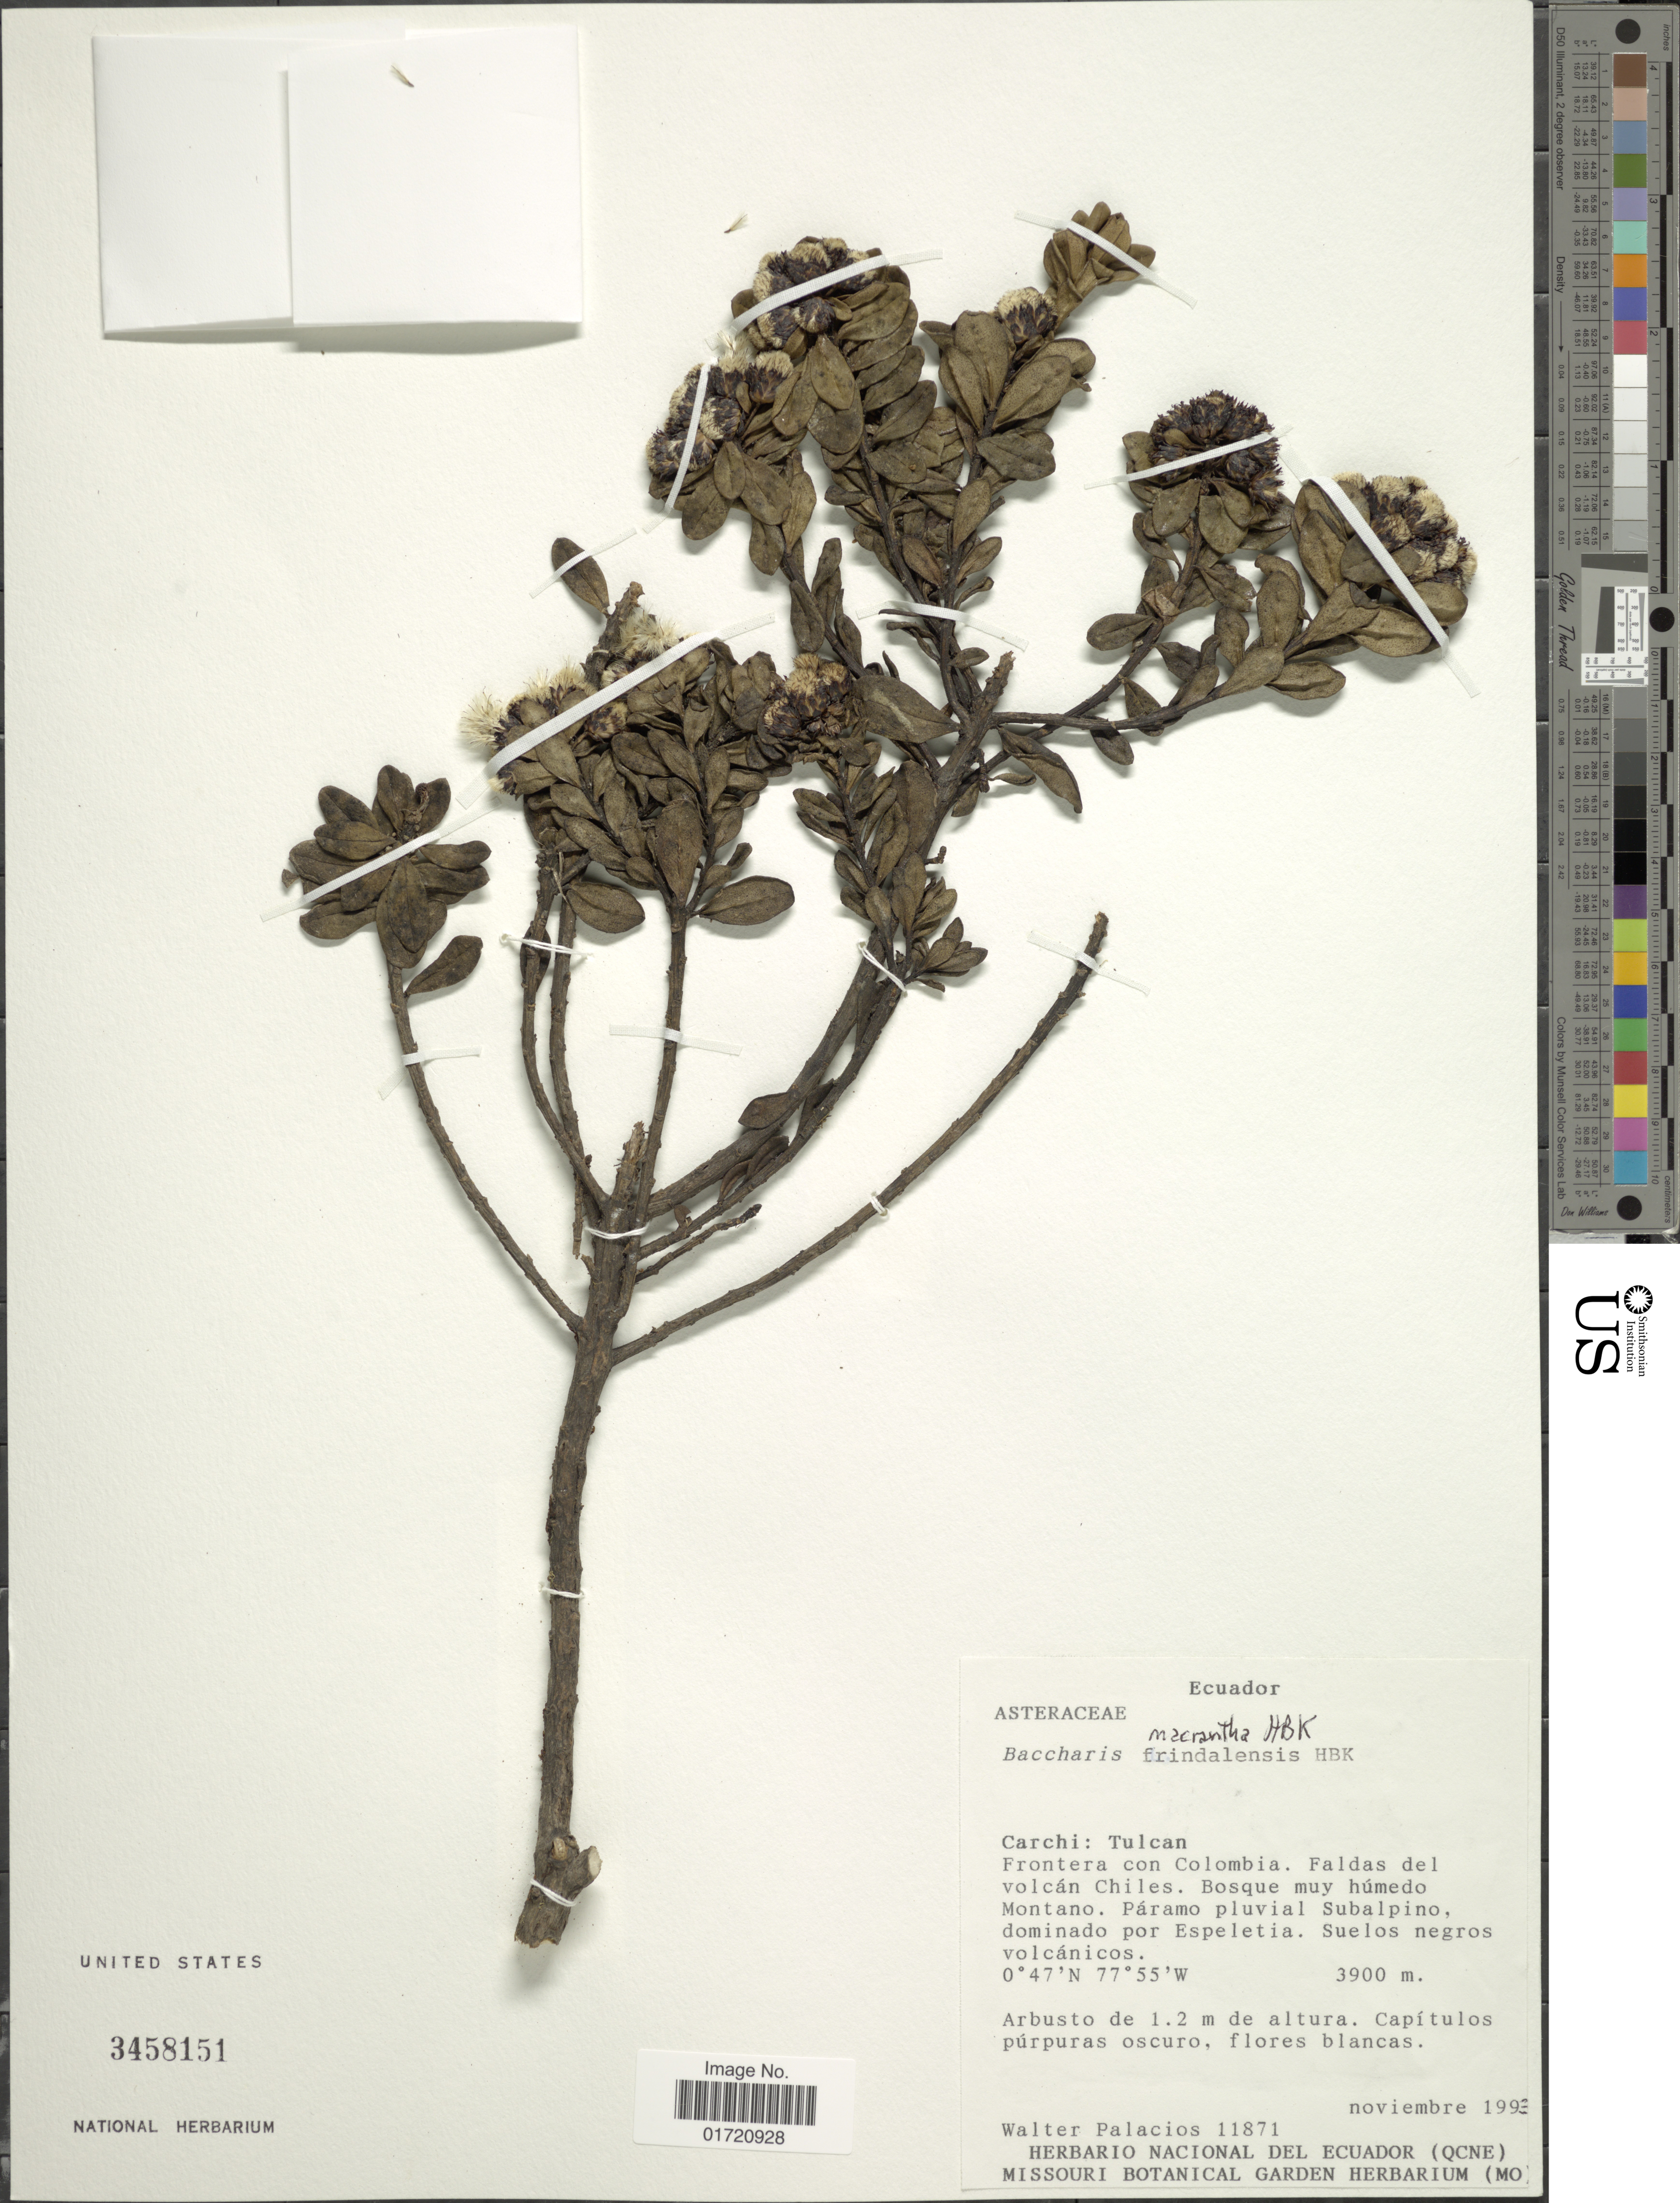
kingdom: Plantae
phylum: Tracheophyta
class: Magnoliopsida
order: Asterales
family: Asteraceae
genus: Baccharis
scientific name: Baccharis macrantha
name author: Kunth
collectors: W. Palacios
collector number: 11871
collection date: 1993-11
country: Ecuador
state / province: Carchi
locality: Tulcan, Frontera con Colombia, Faldas del volcan Chiles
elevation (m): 3900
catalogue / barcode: US 3458151